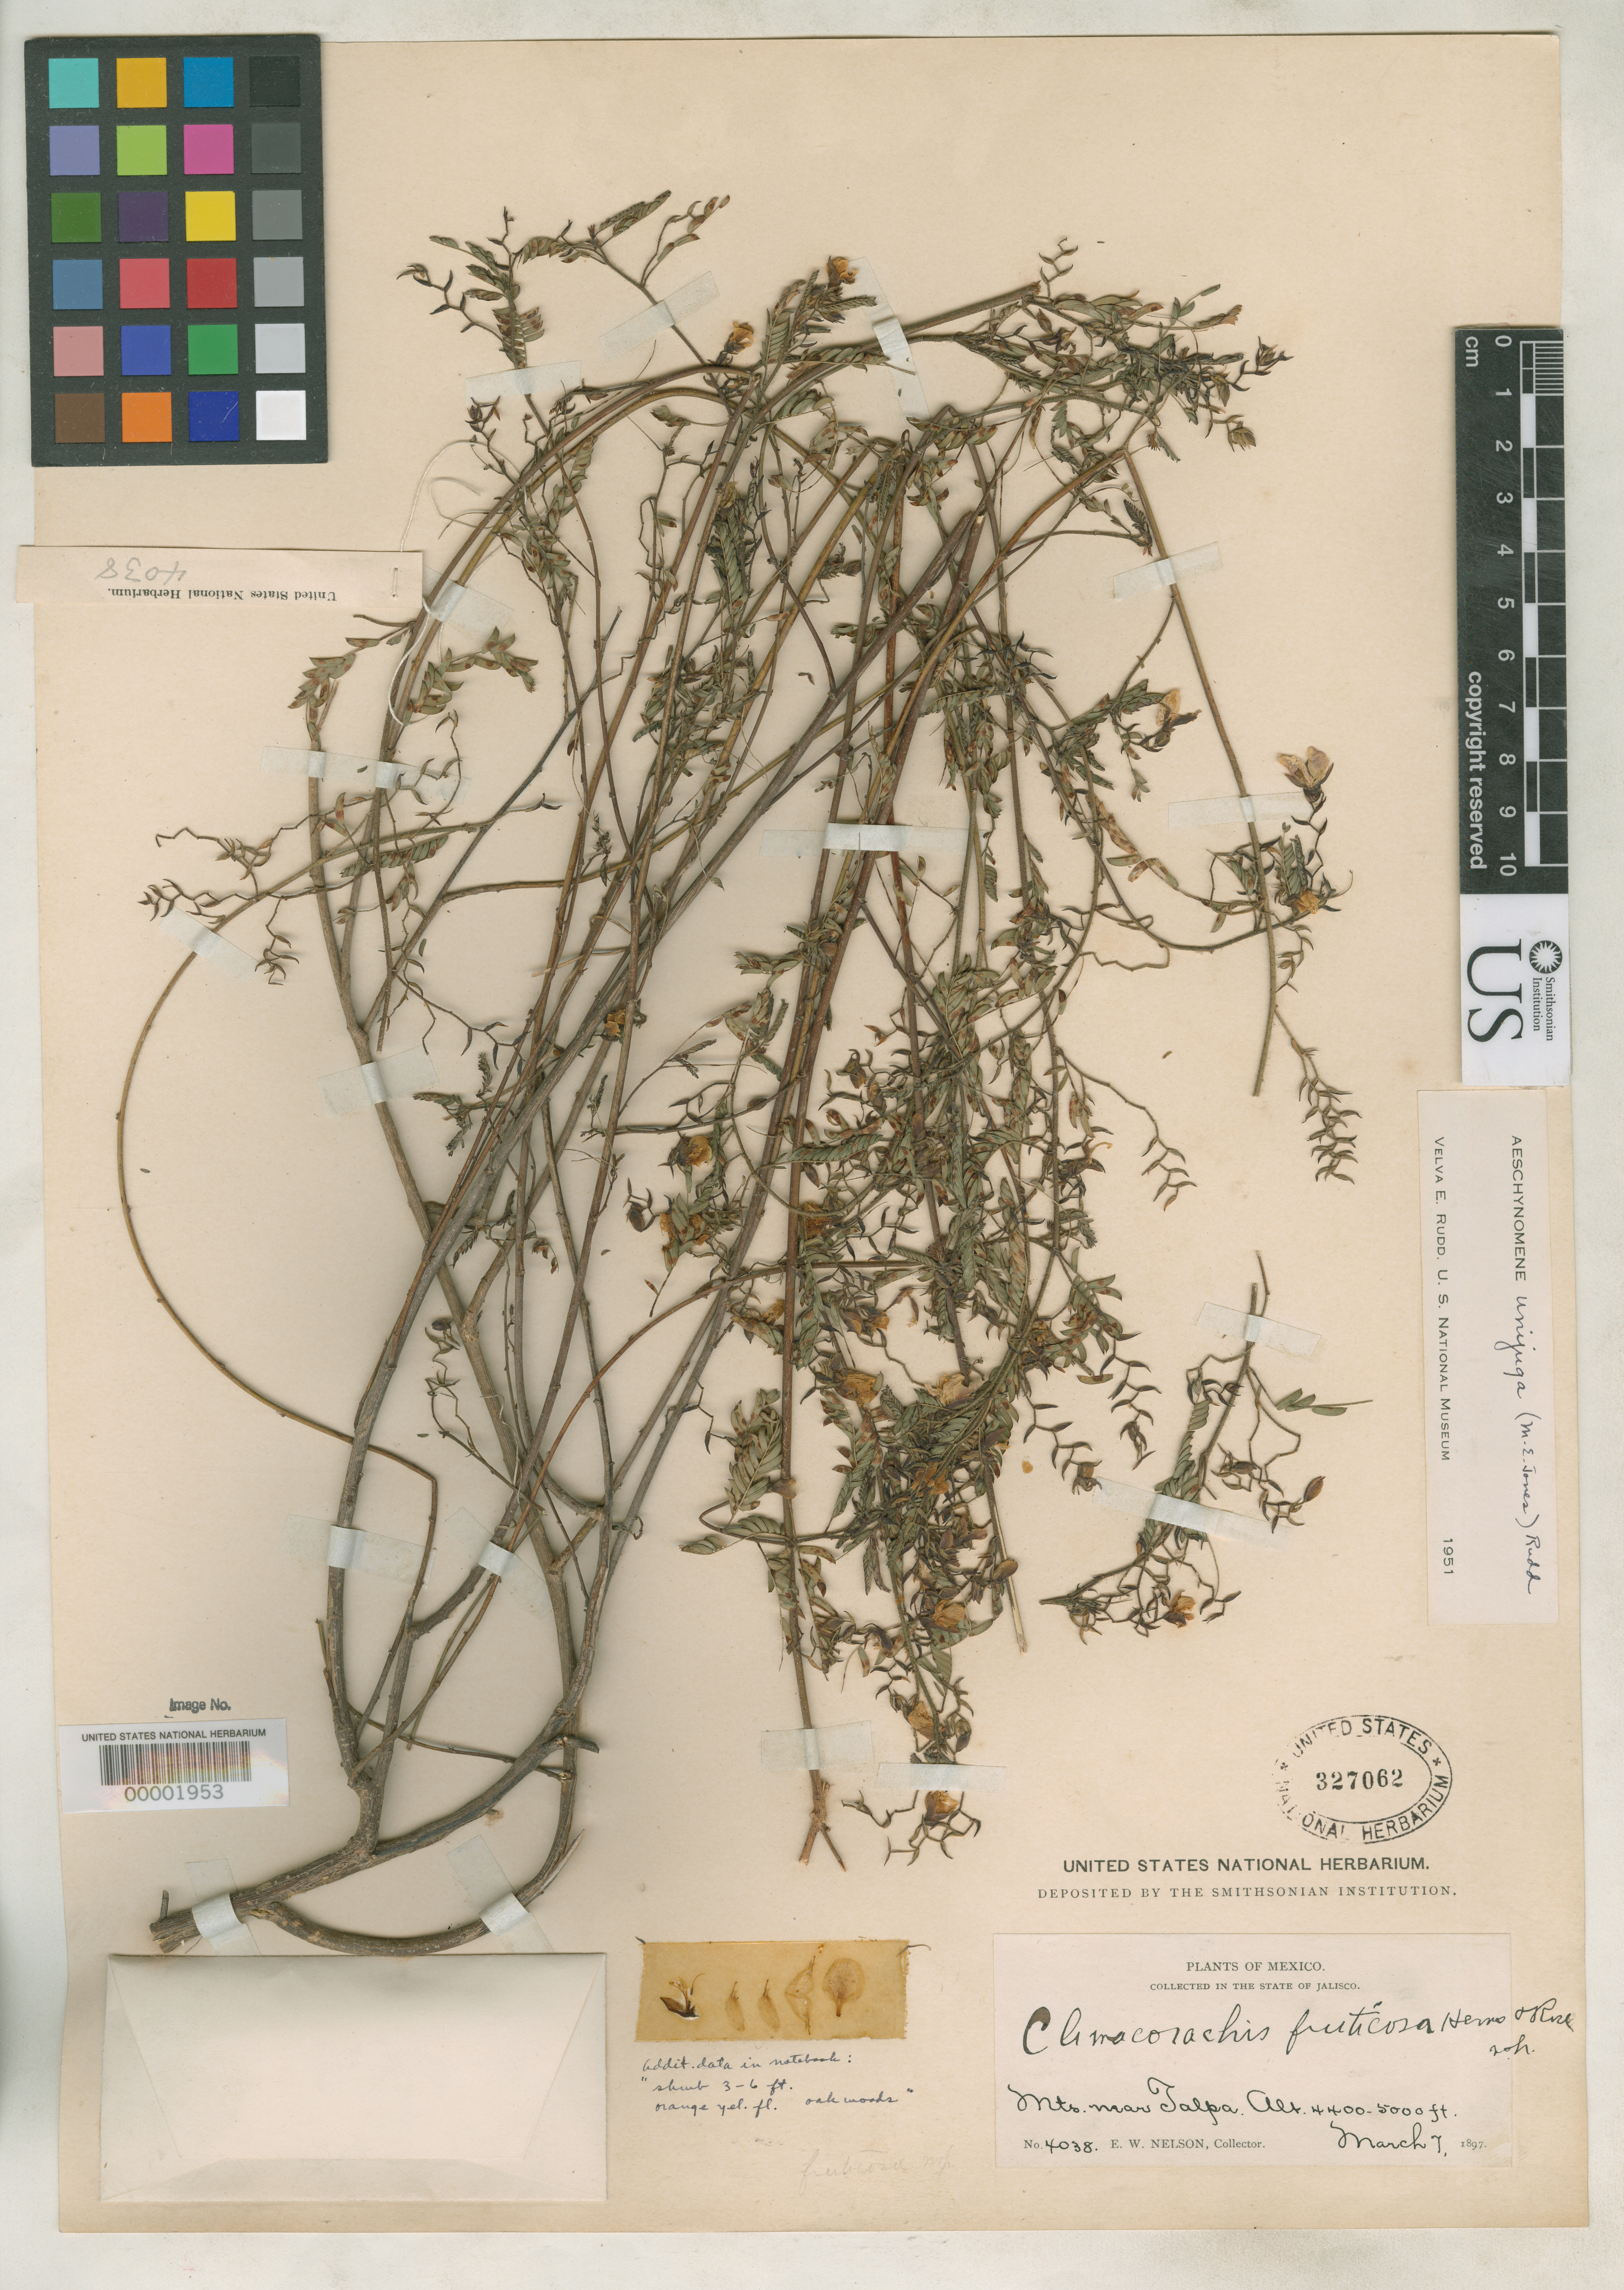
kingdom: Plantae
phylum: Tracheophyta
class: Magnoliopsida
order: Fabales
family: Fabaceae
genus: Climacorachis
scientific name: Climacorachis fruticosa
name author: Hemsl. & Rose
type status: Holotype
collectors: E. W. Nelson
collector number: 4038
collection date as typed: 07 Mar 1897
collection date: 1897-03-07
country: Mexico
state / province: Jalisco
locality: Near Talpa.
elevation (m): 1320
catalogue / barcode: US 327062